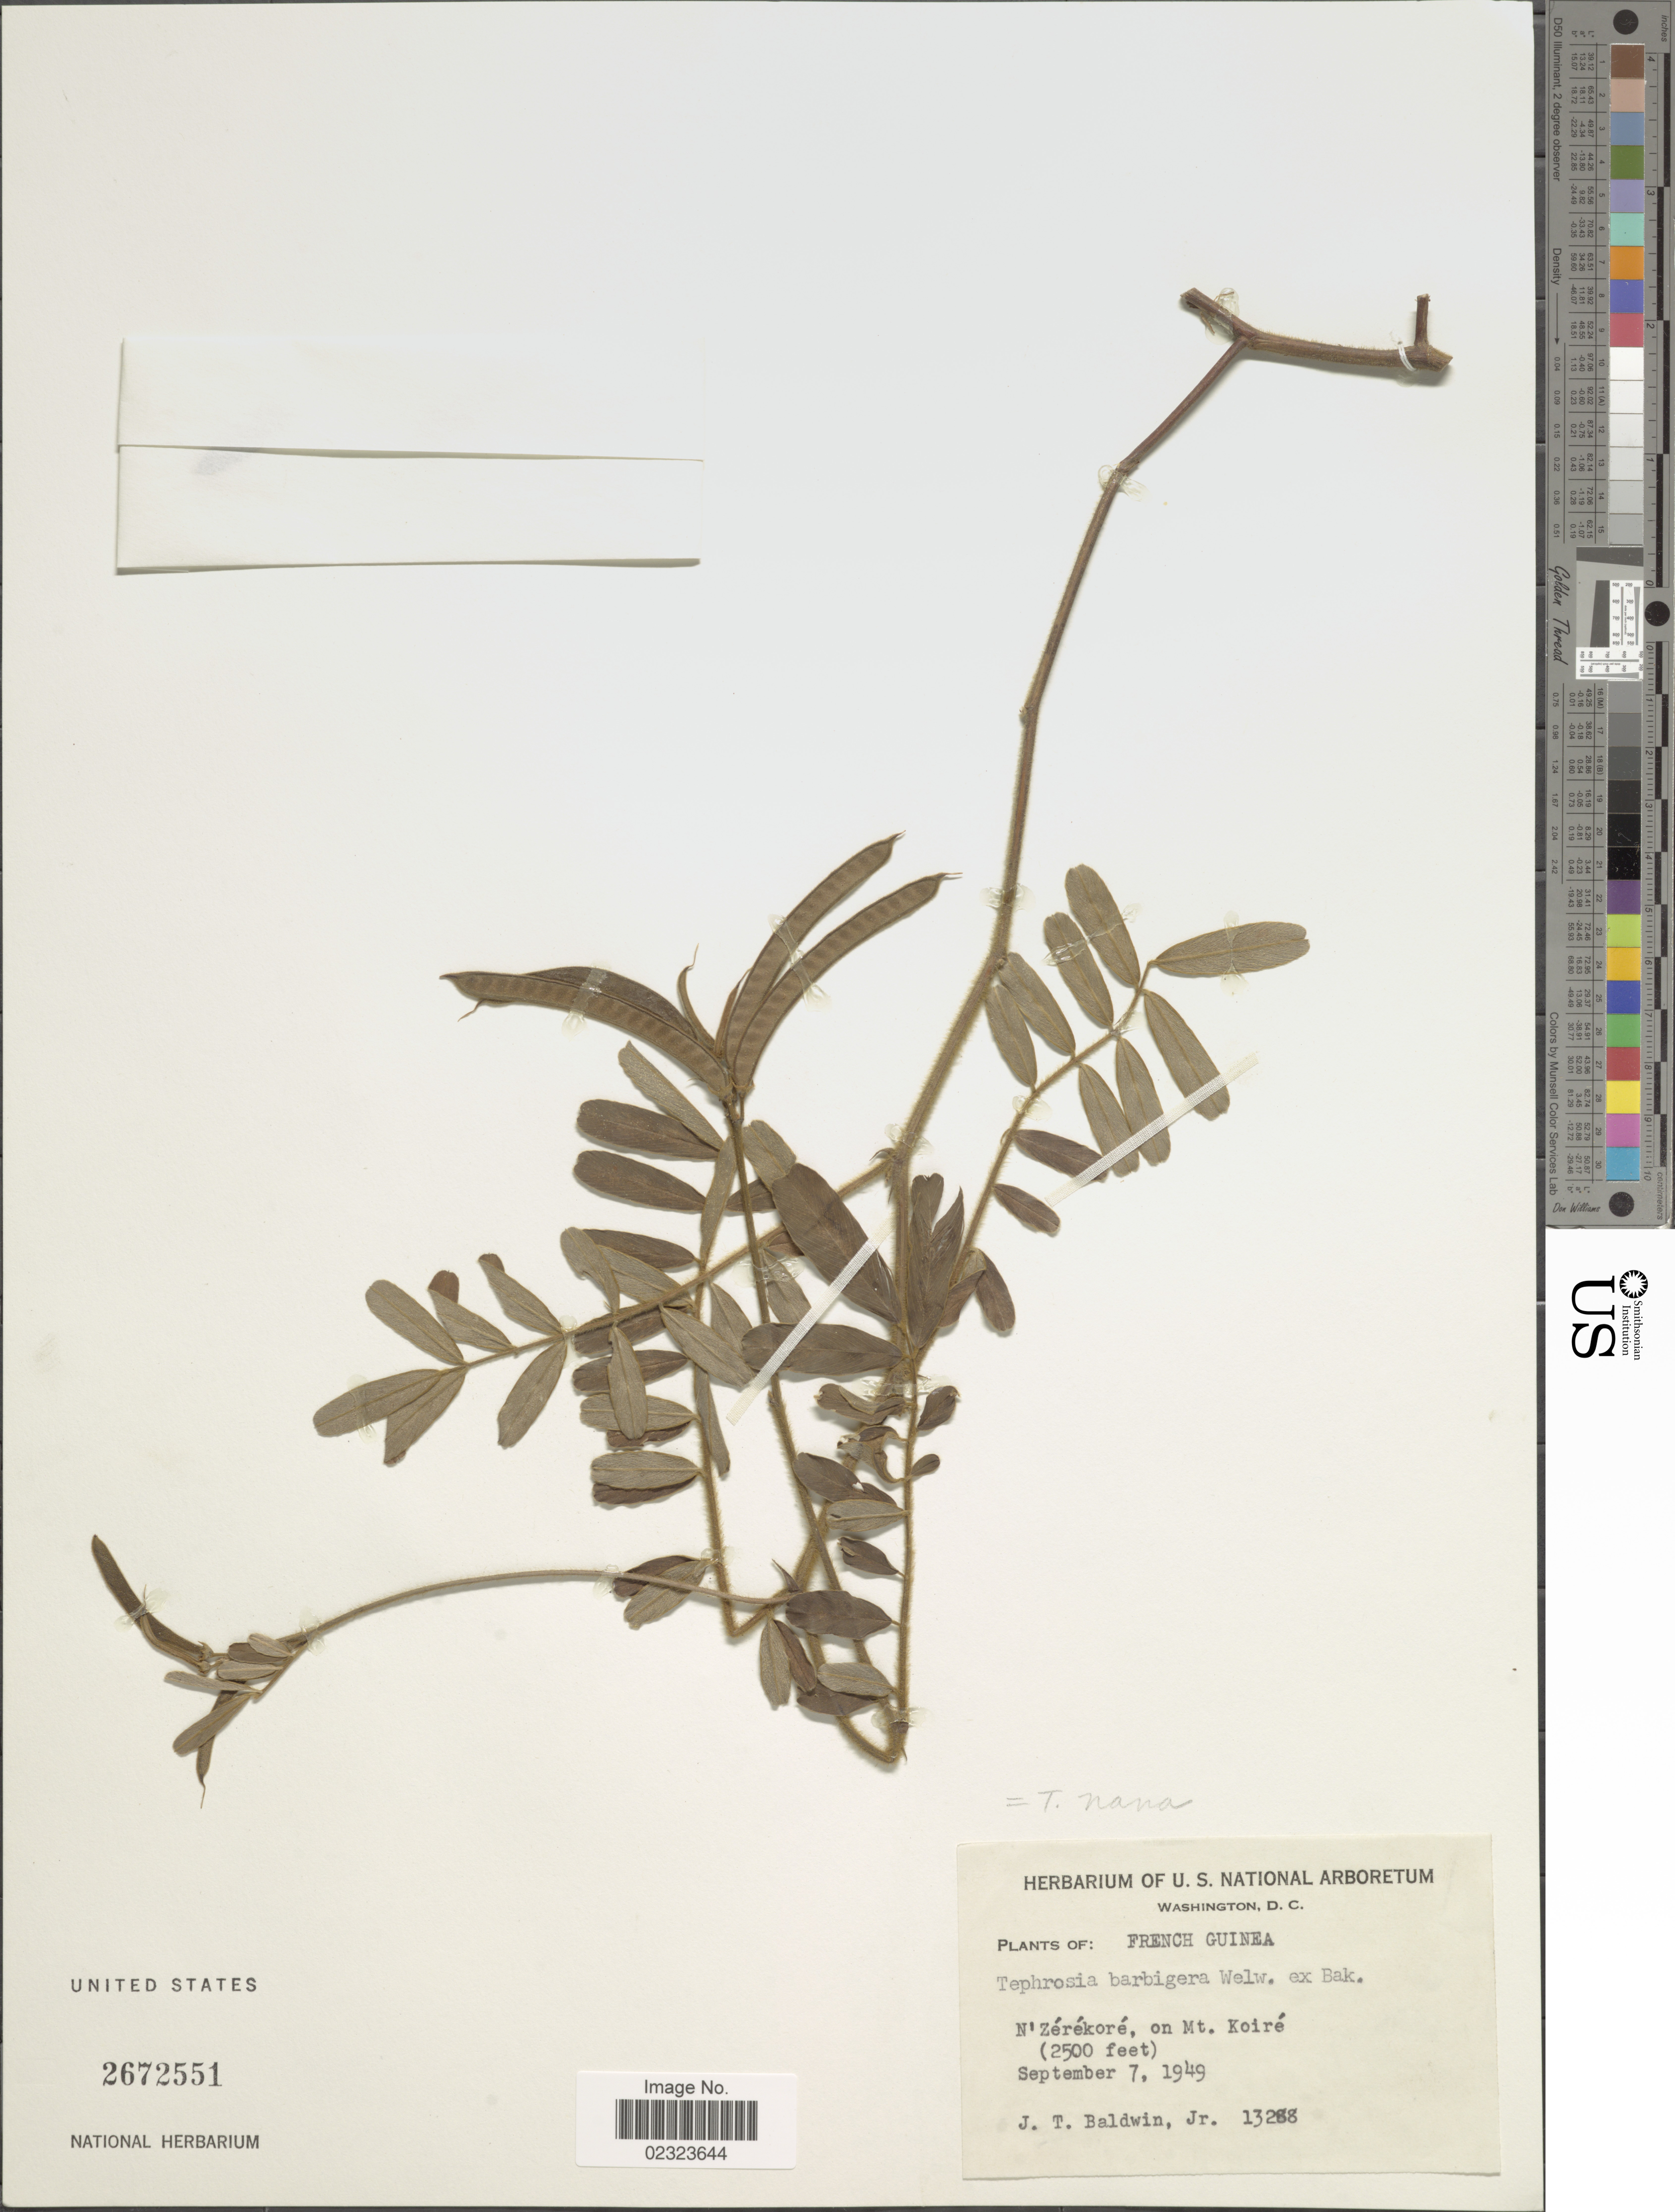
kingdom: Plantae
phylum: Tracheophyta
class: Magnoliopsida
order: Fabales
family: Fabaceae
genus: Tephrosia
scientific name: Tephrosia nana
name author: Kotschy ex Schweinf.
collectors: J. T. Baldwin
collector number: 13288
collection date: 1949-09-07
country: Guinea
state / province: Nzérékoré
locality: N'Zerekore, on Mt. Koire.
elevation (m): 762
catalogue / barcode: US 2672551